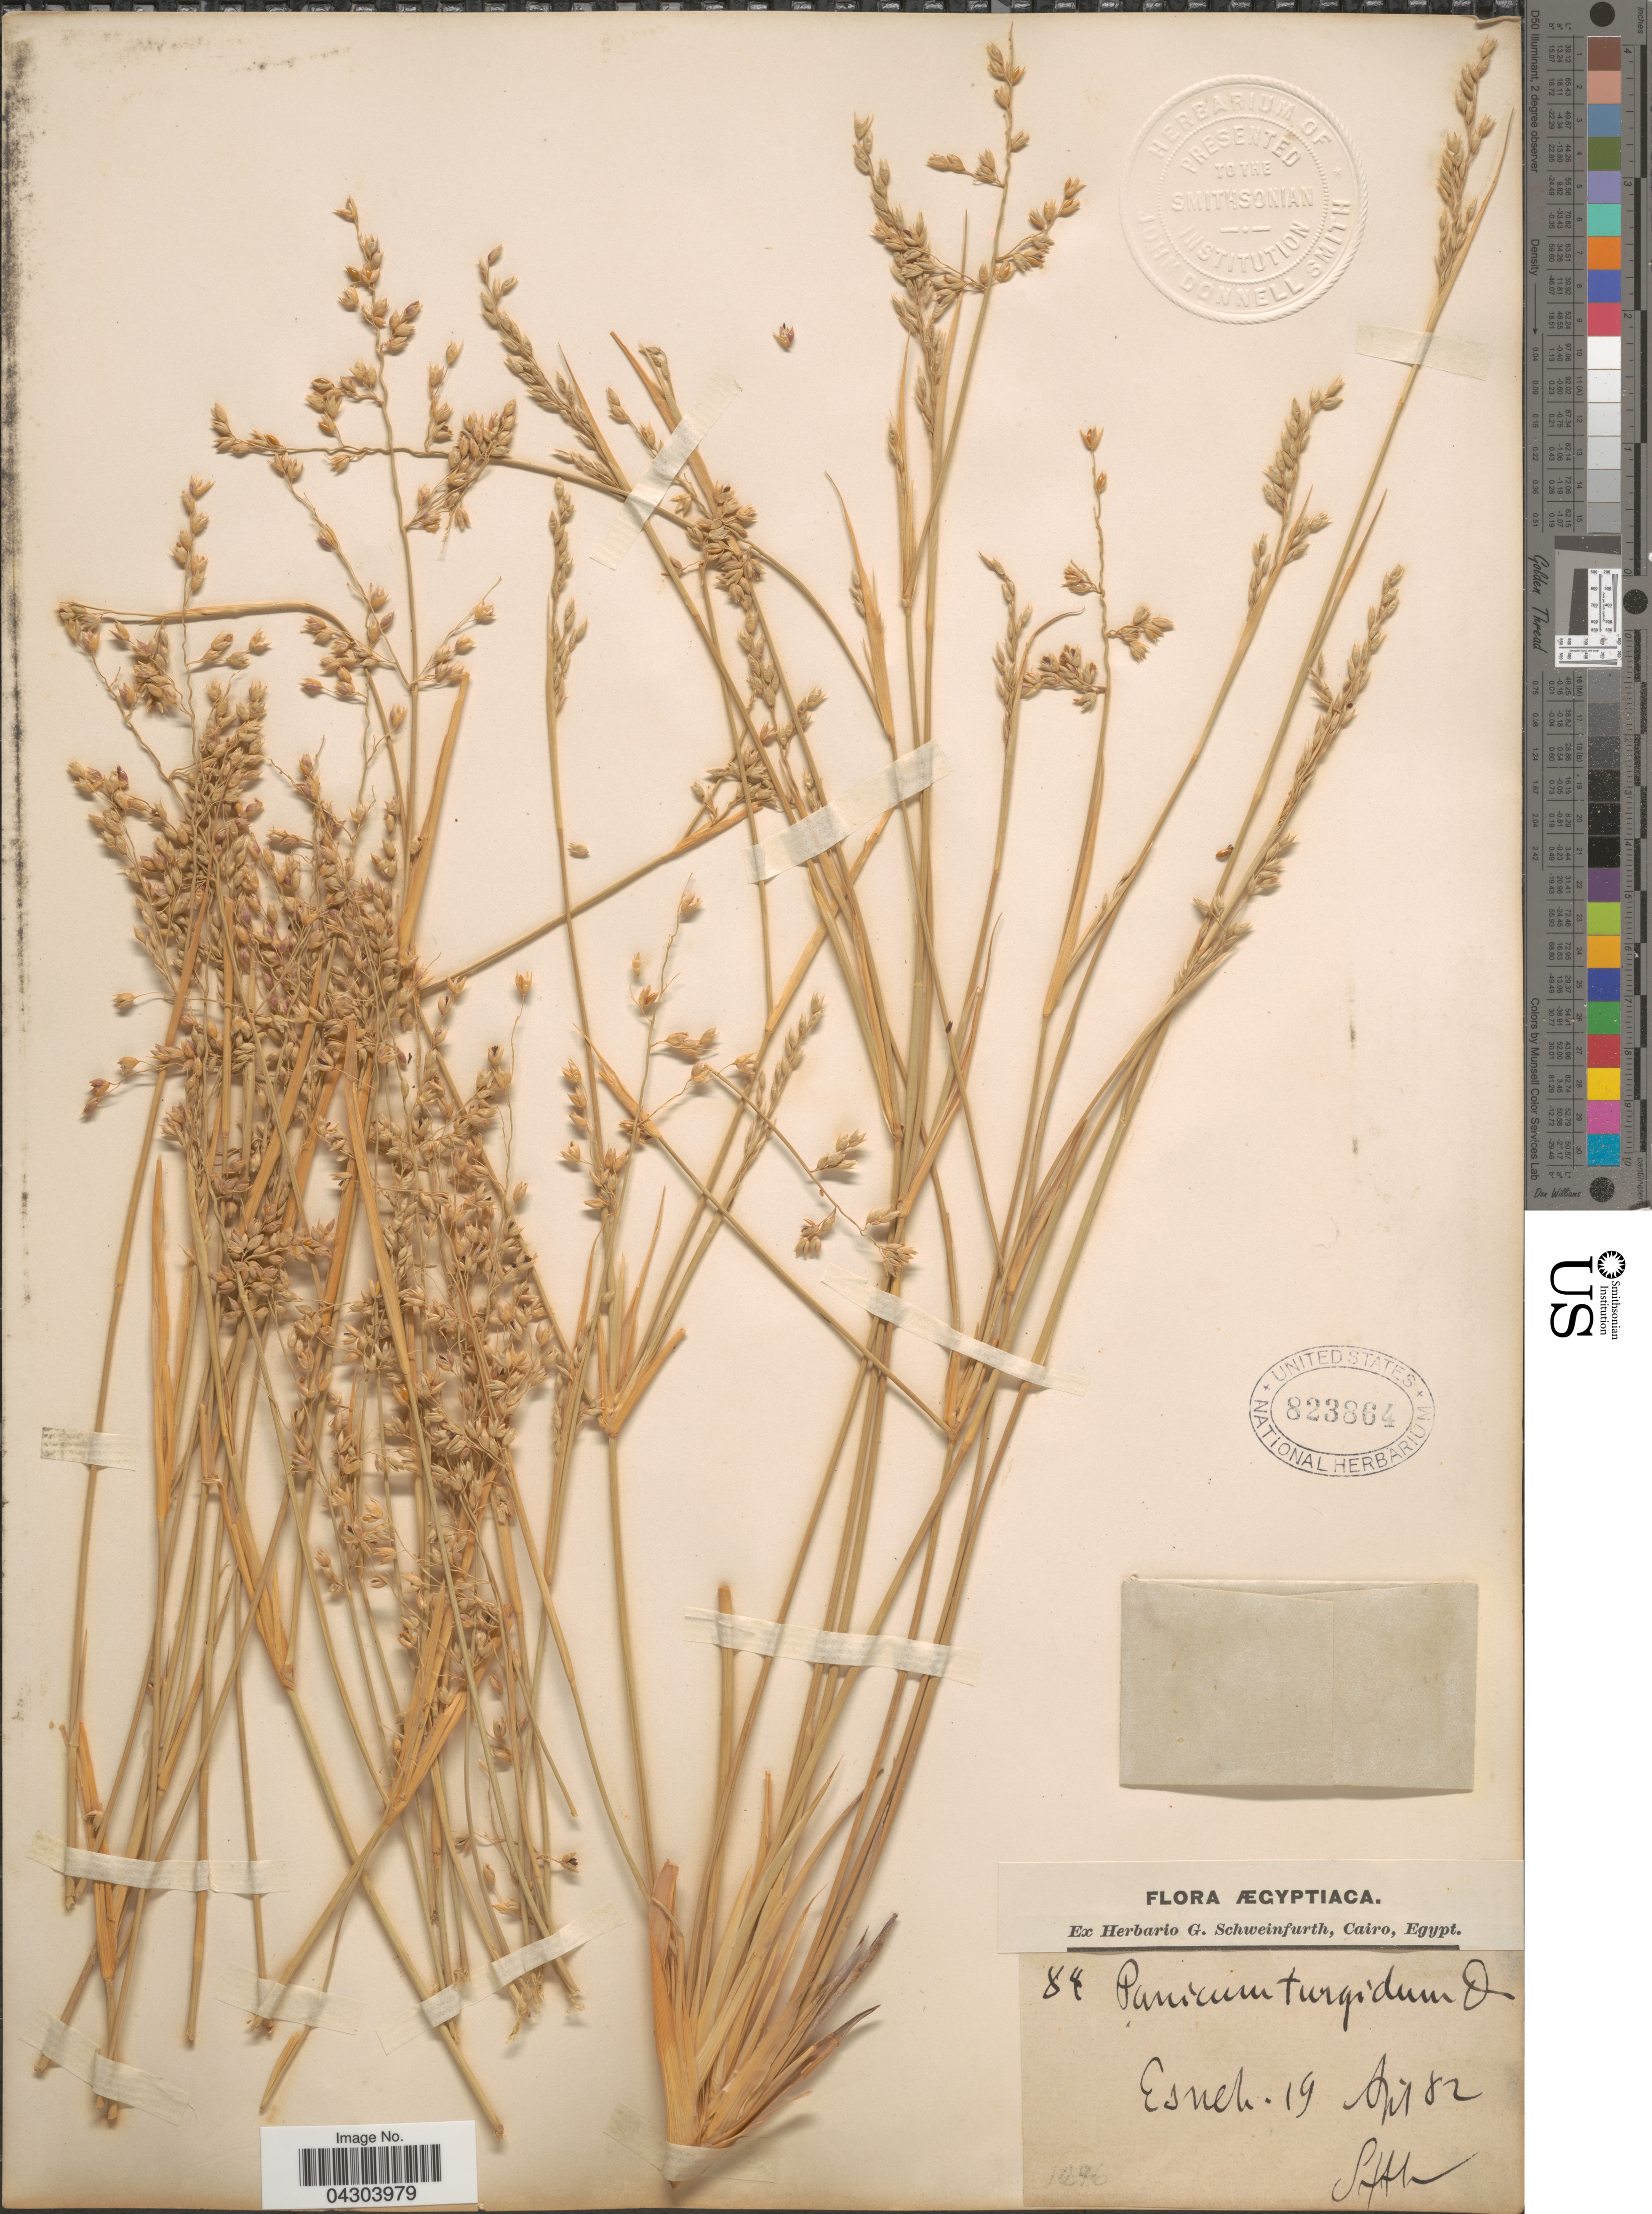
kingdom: Plantae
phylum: Tracheophyta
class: Liliopsida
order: Poales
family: Poaceae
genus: Panicum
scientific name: Panicum turgidum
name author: Forssk.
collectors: G. A. Schweinfurth (herbarium)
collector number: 84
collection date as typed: Transcribed d/m/y: 19/4/82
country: Egypt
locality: Esneh.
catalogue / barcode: US 823864